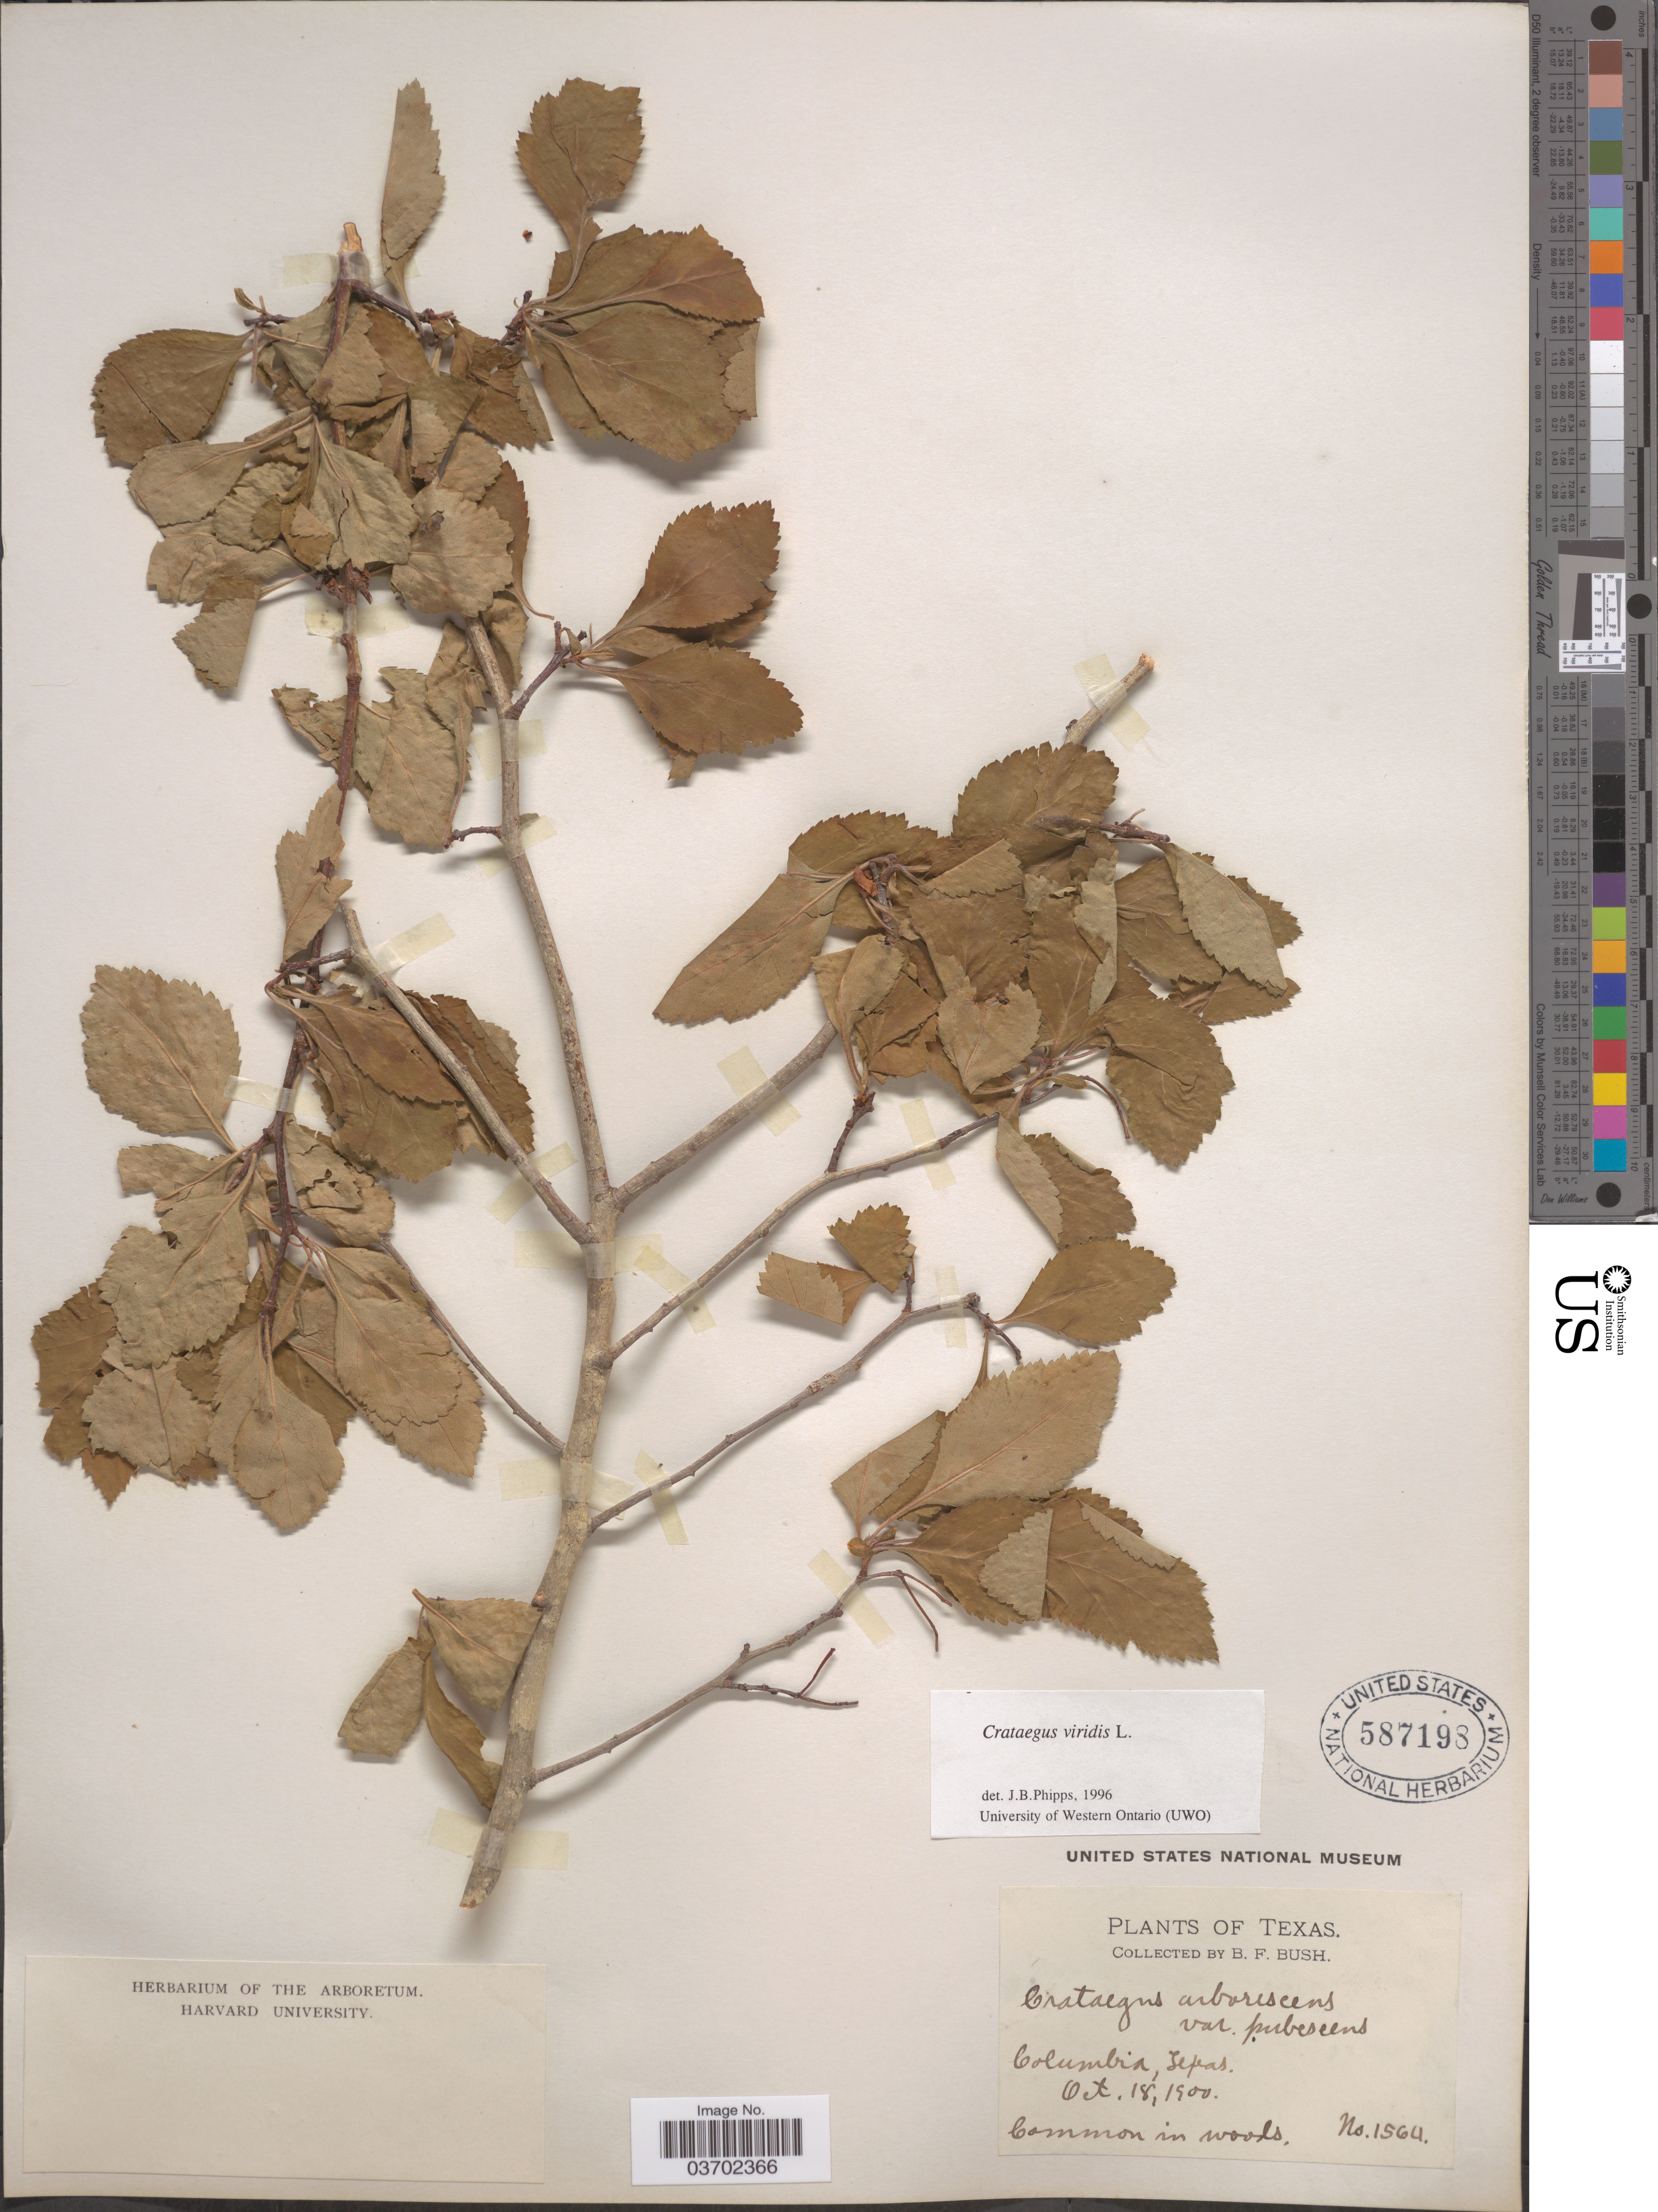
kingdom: Plantae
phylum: Tracheophyta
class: Magnoliopsida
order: Rosales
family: Rosaceae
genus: Crataegus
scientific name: Crataegus viridis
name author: L.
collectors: B. F. Bush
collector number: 1564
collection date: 1900-10-18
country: United States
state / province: Texas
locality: Columbia.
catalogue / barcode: US 587198